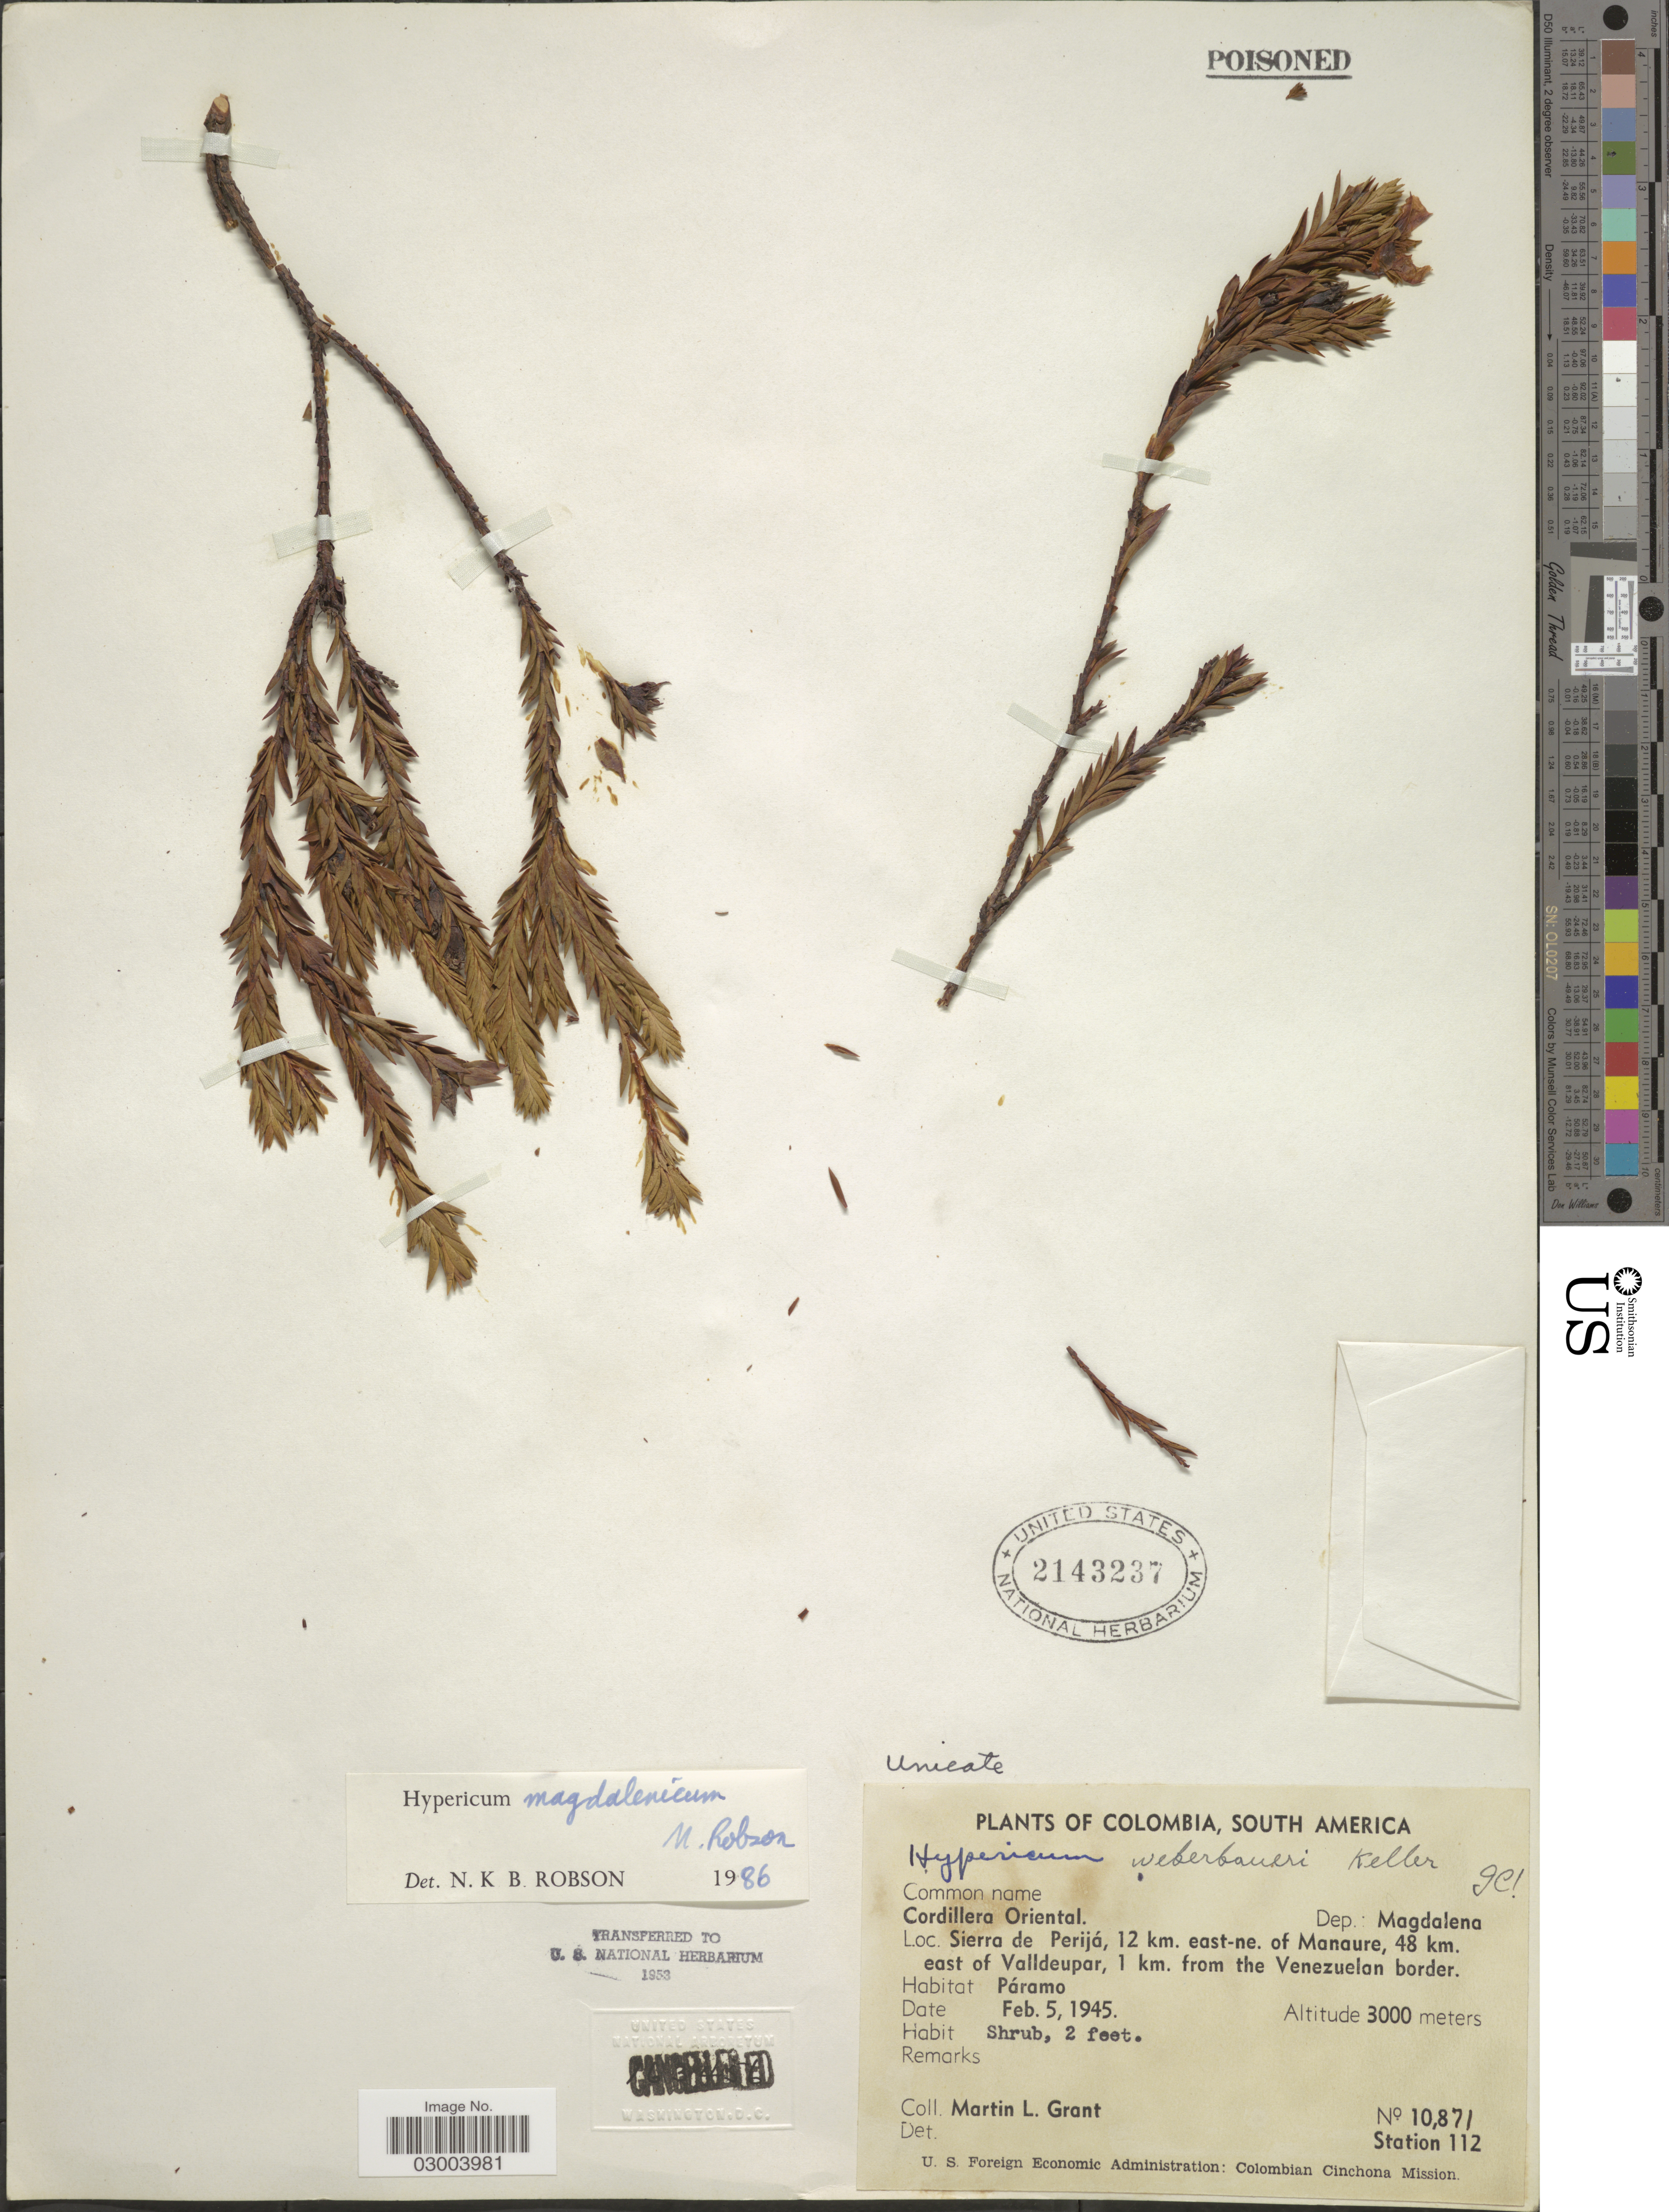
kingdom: Plantae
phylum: Tracheophyta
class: Magnoliopsida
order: Malpighiales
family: Hypericaceae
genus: Hypericum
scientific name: Hypericum magdalenicum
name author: N. Robson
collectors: M. L. Grant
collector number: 10871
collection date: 1945-02-05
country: Colombia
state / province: Magdalena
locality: Cordillera Oriental, Dep. Magdalena, Sierra de Perijá, 12 km. east-ne. of Manaure, 48 km. east of Valldeupar, 1 km. from the Venezuelan border.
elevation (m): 3000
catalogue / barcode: US 2143237